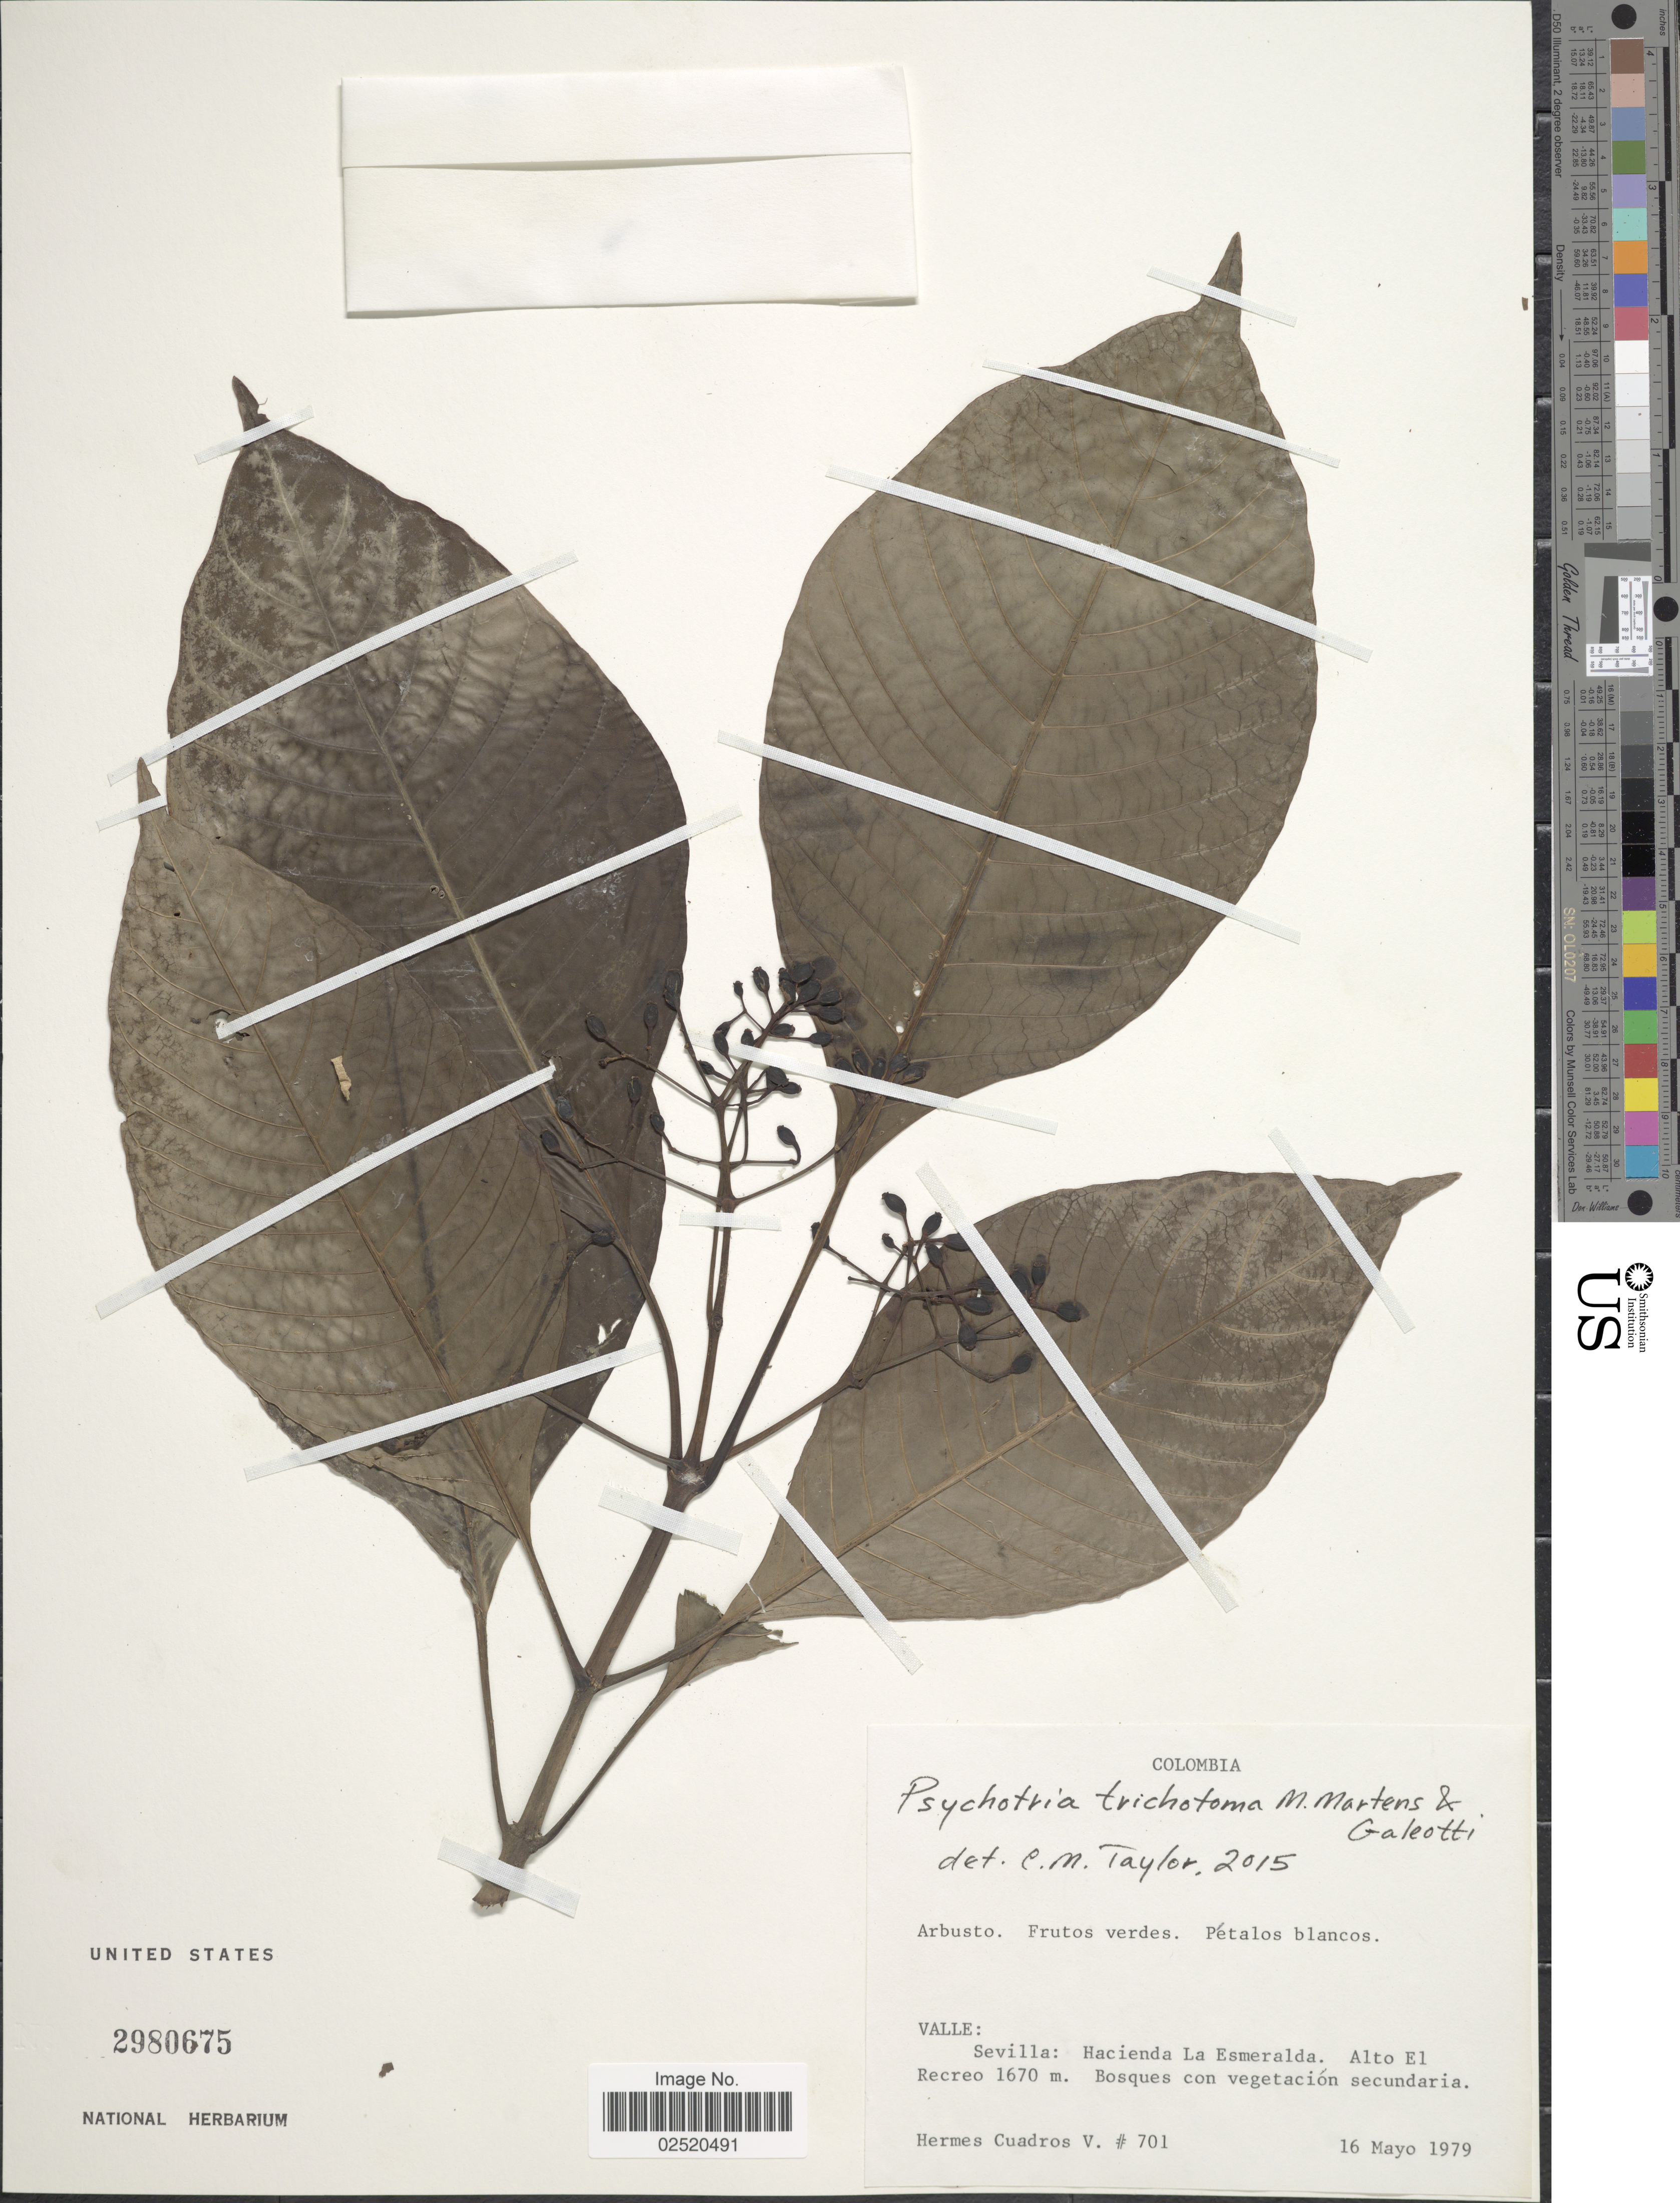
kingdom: Plantae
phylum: Tracheophyta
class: Magnoliopsida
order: Gentianales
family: Rubiaceae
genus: Psychotria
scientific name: Psychotria trichotoma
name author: M. Martens & Galeotti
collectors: H. Cuadros V.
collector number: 701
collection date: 1979-05-16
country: Colombia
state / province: Valle del Cauca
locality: Valle: Sevilla: Hacienda La Esmeralda. Alto El Recreo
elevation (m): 1670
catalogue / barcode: US 2980675